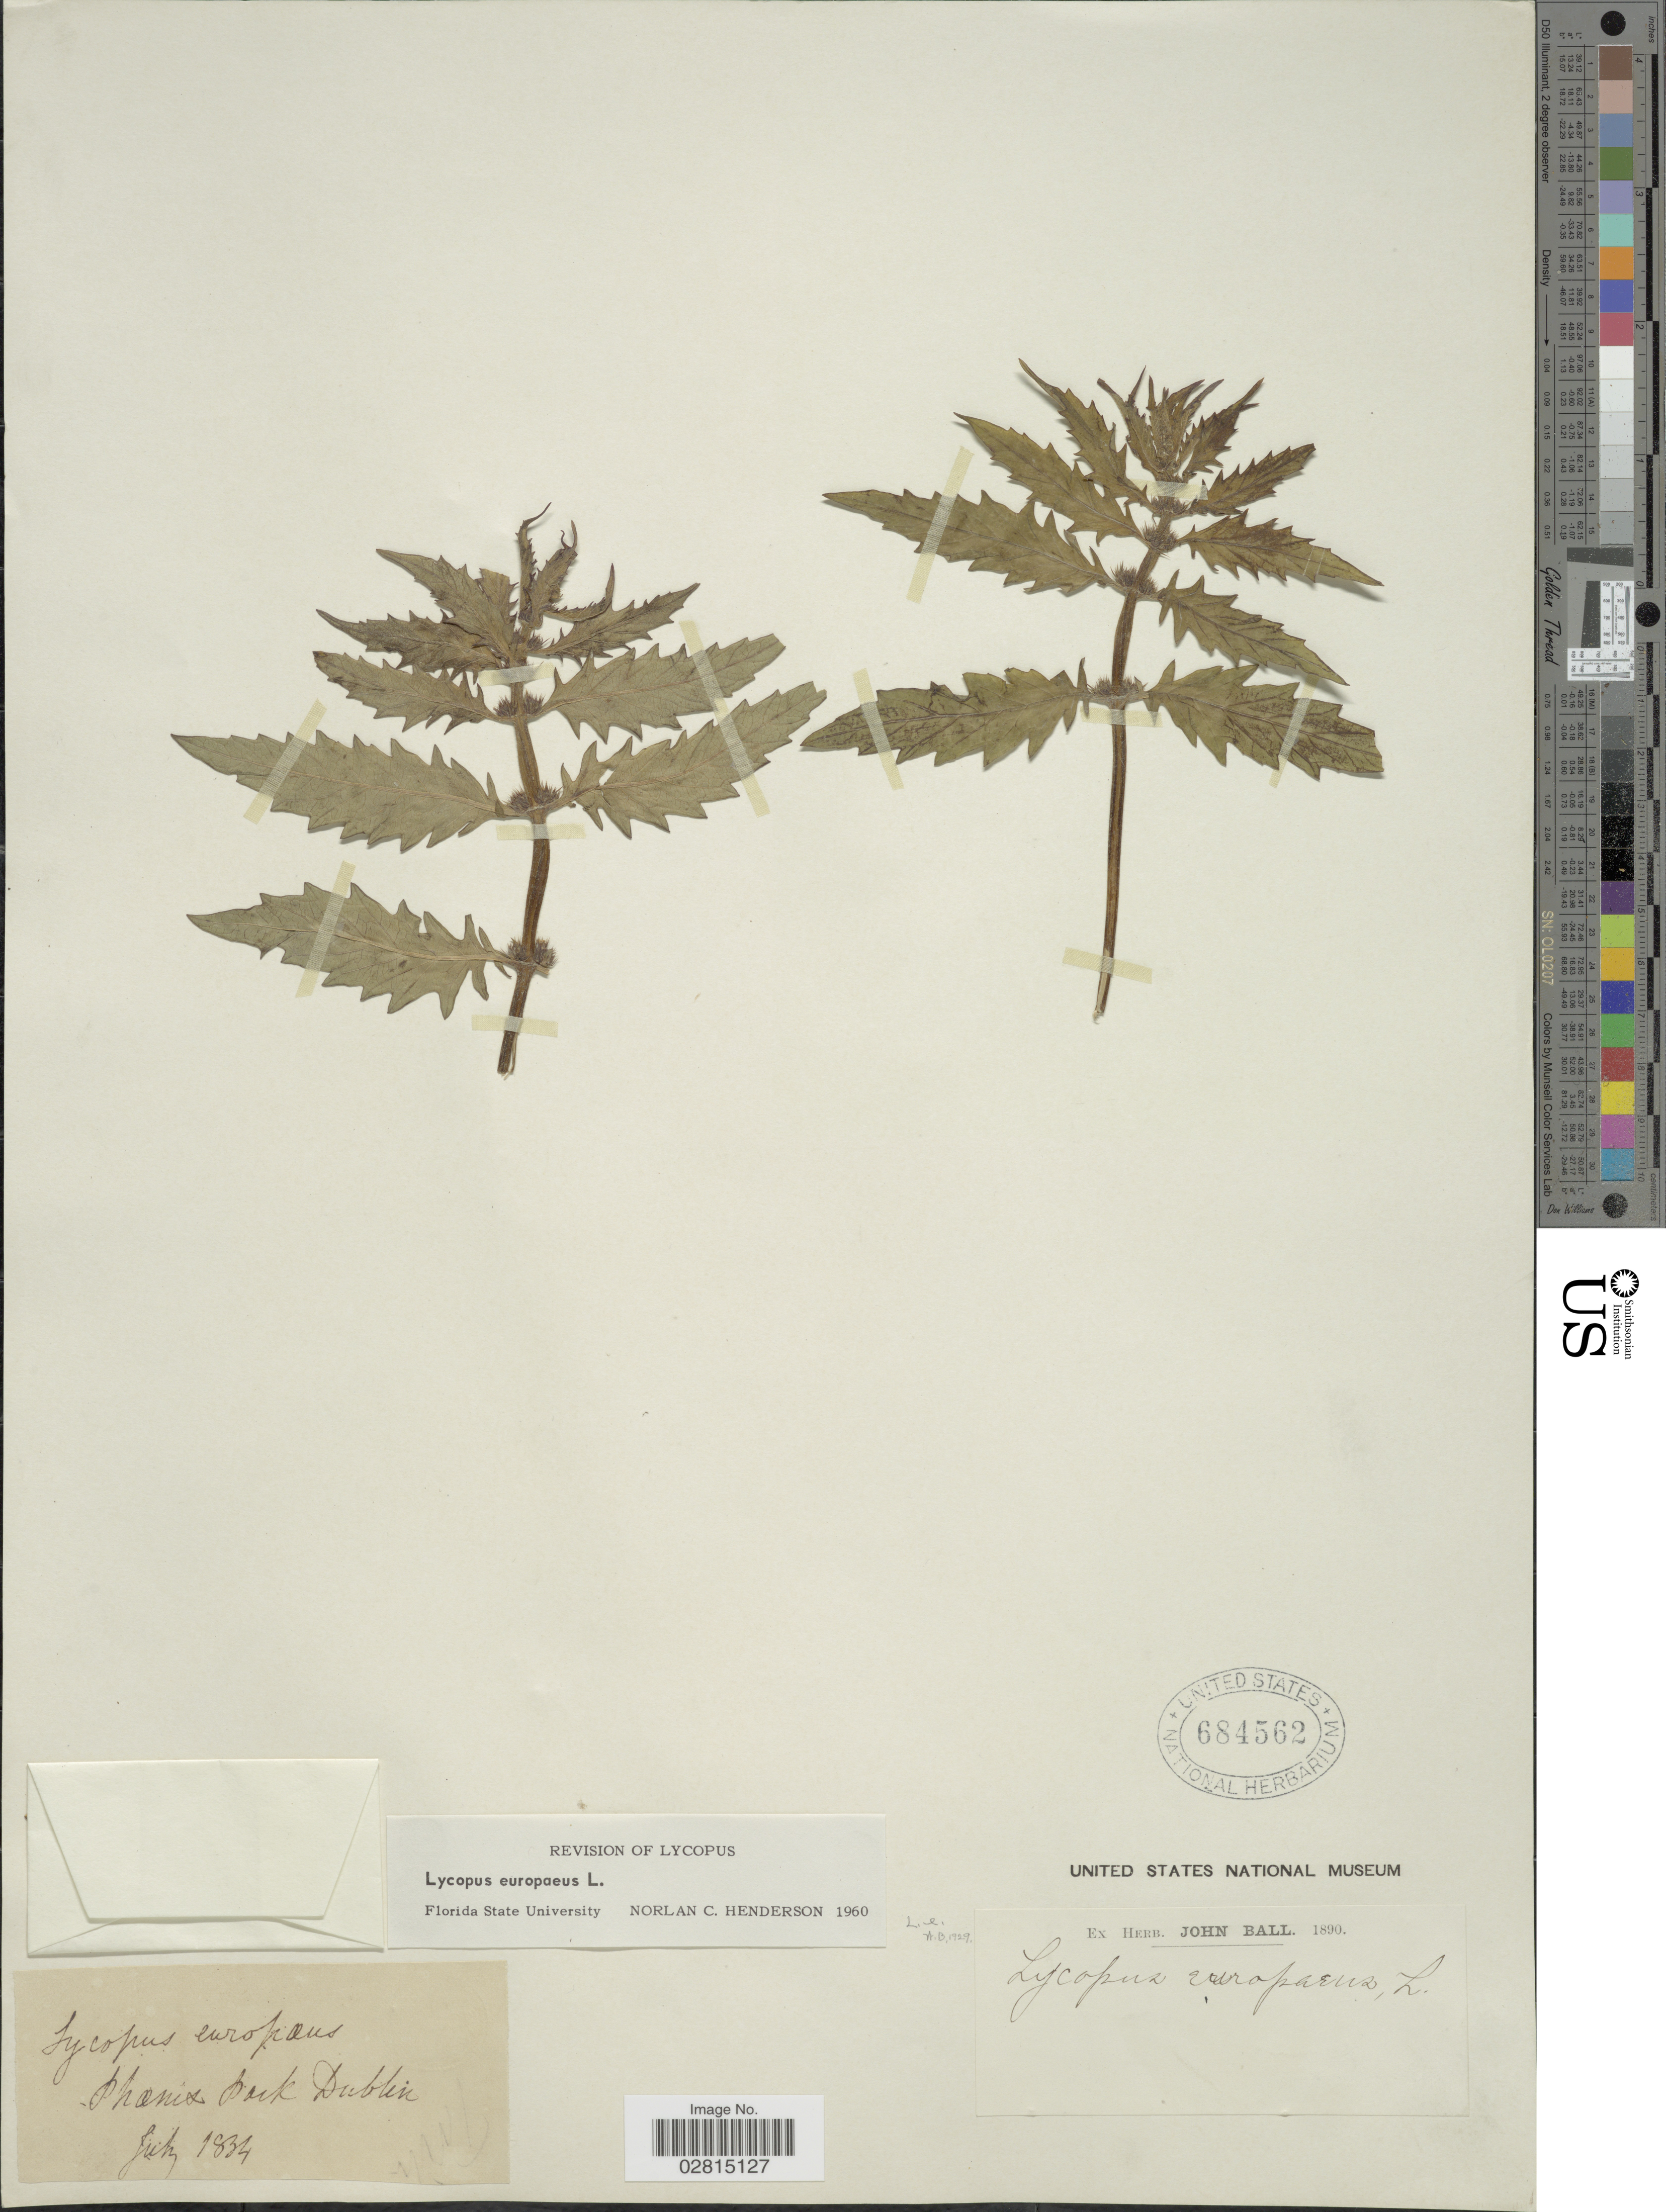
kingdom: Plantae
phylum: Tracheophyta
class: Magnoliopsida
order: Lamiales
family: Lamiaceae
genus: Lycopus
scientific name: Lycopus europaeus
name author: L.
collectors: ex herb. John Ball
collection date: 1834-07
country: Ireland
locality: Phoenix Park Dublin.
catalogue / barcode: US 684562